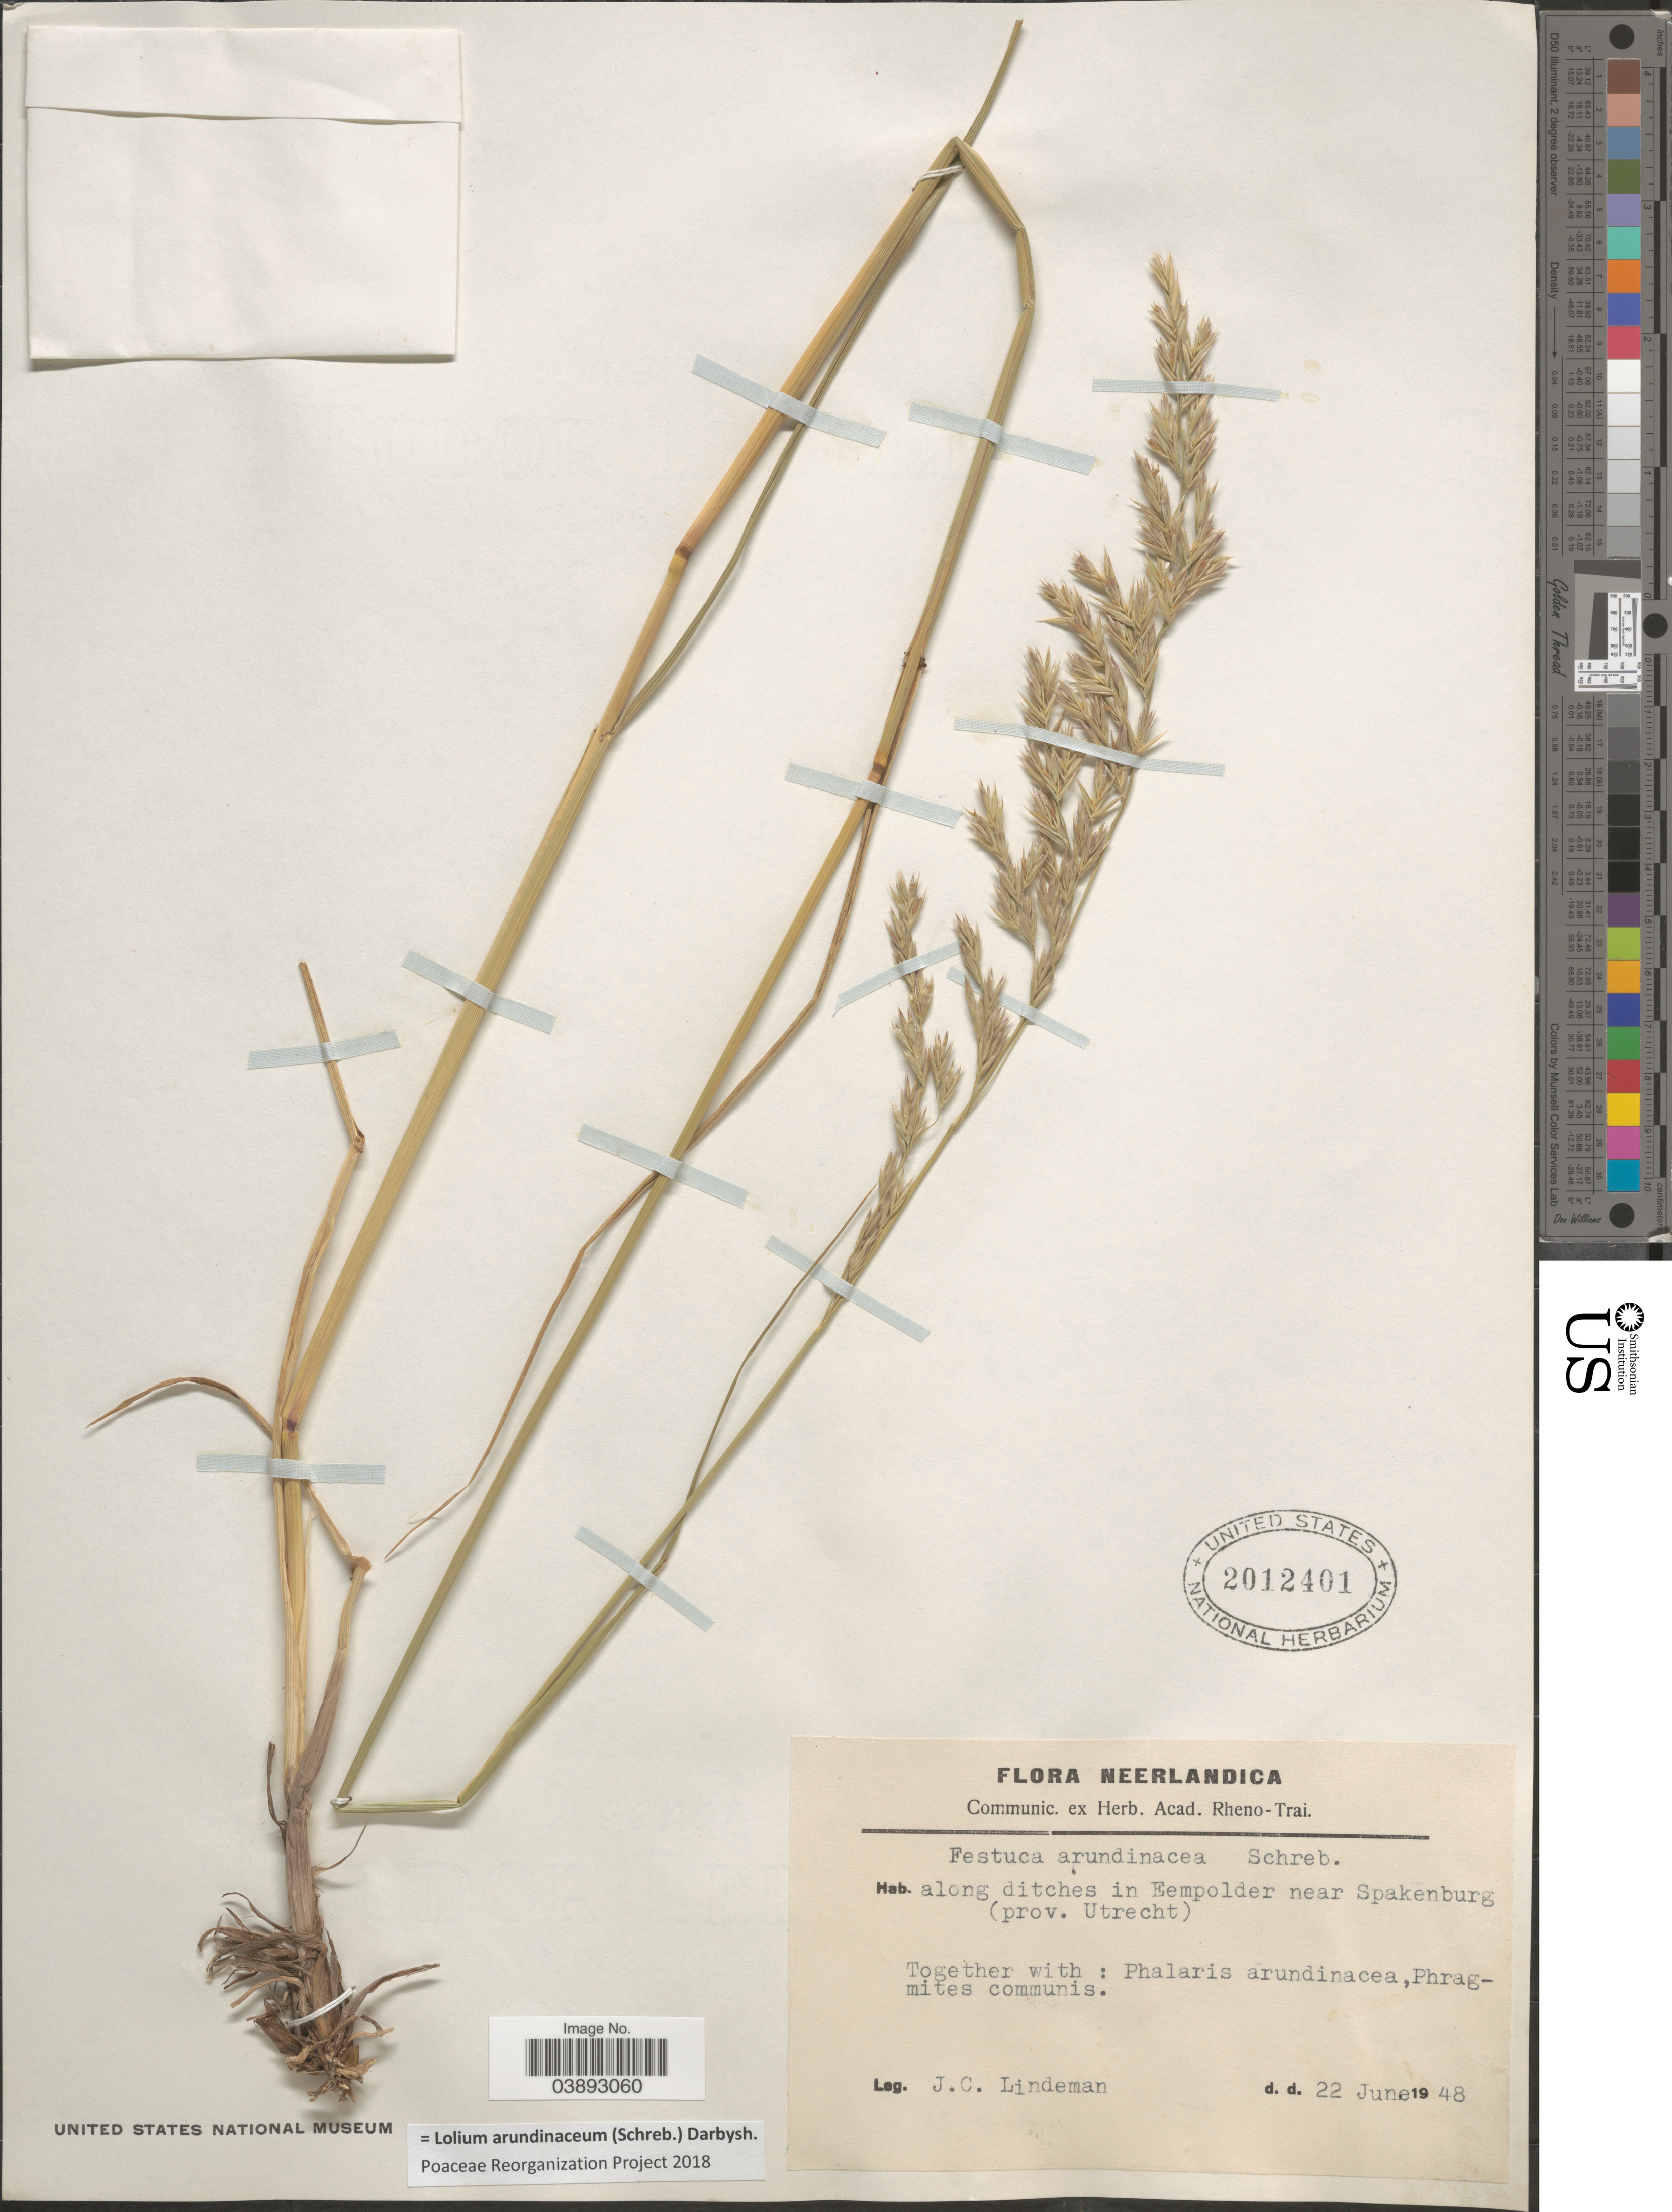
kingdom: Plantae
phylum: Tracheophyta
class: Liliopsida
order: Poales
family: Poaceae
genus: Lolium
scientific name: Lolium arundinaceum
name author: (Schreb.) Darbysh.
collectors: J. C. Lindeman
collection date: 1948-06-22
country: Netherlands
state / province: Utrecht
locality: Neerlandica. Along ditches in Eempolder near Spakenburg (prov. Utrecht).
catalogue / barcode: US 2012401